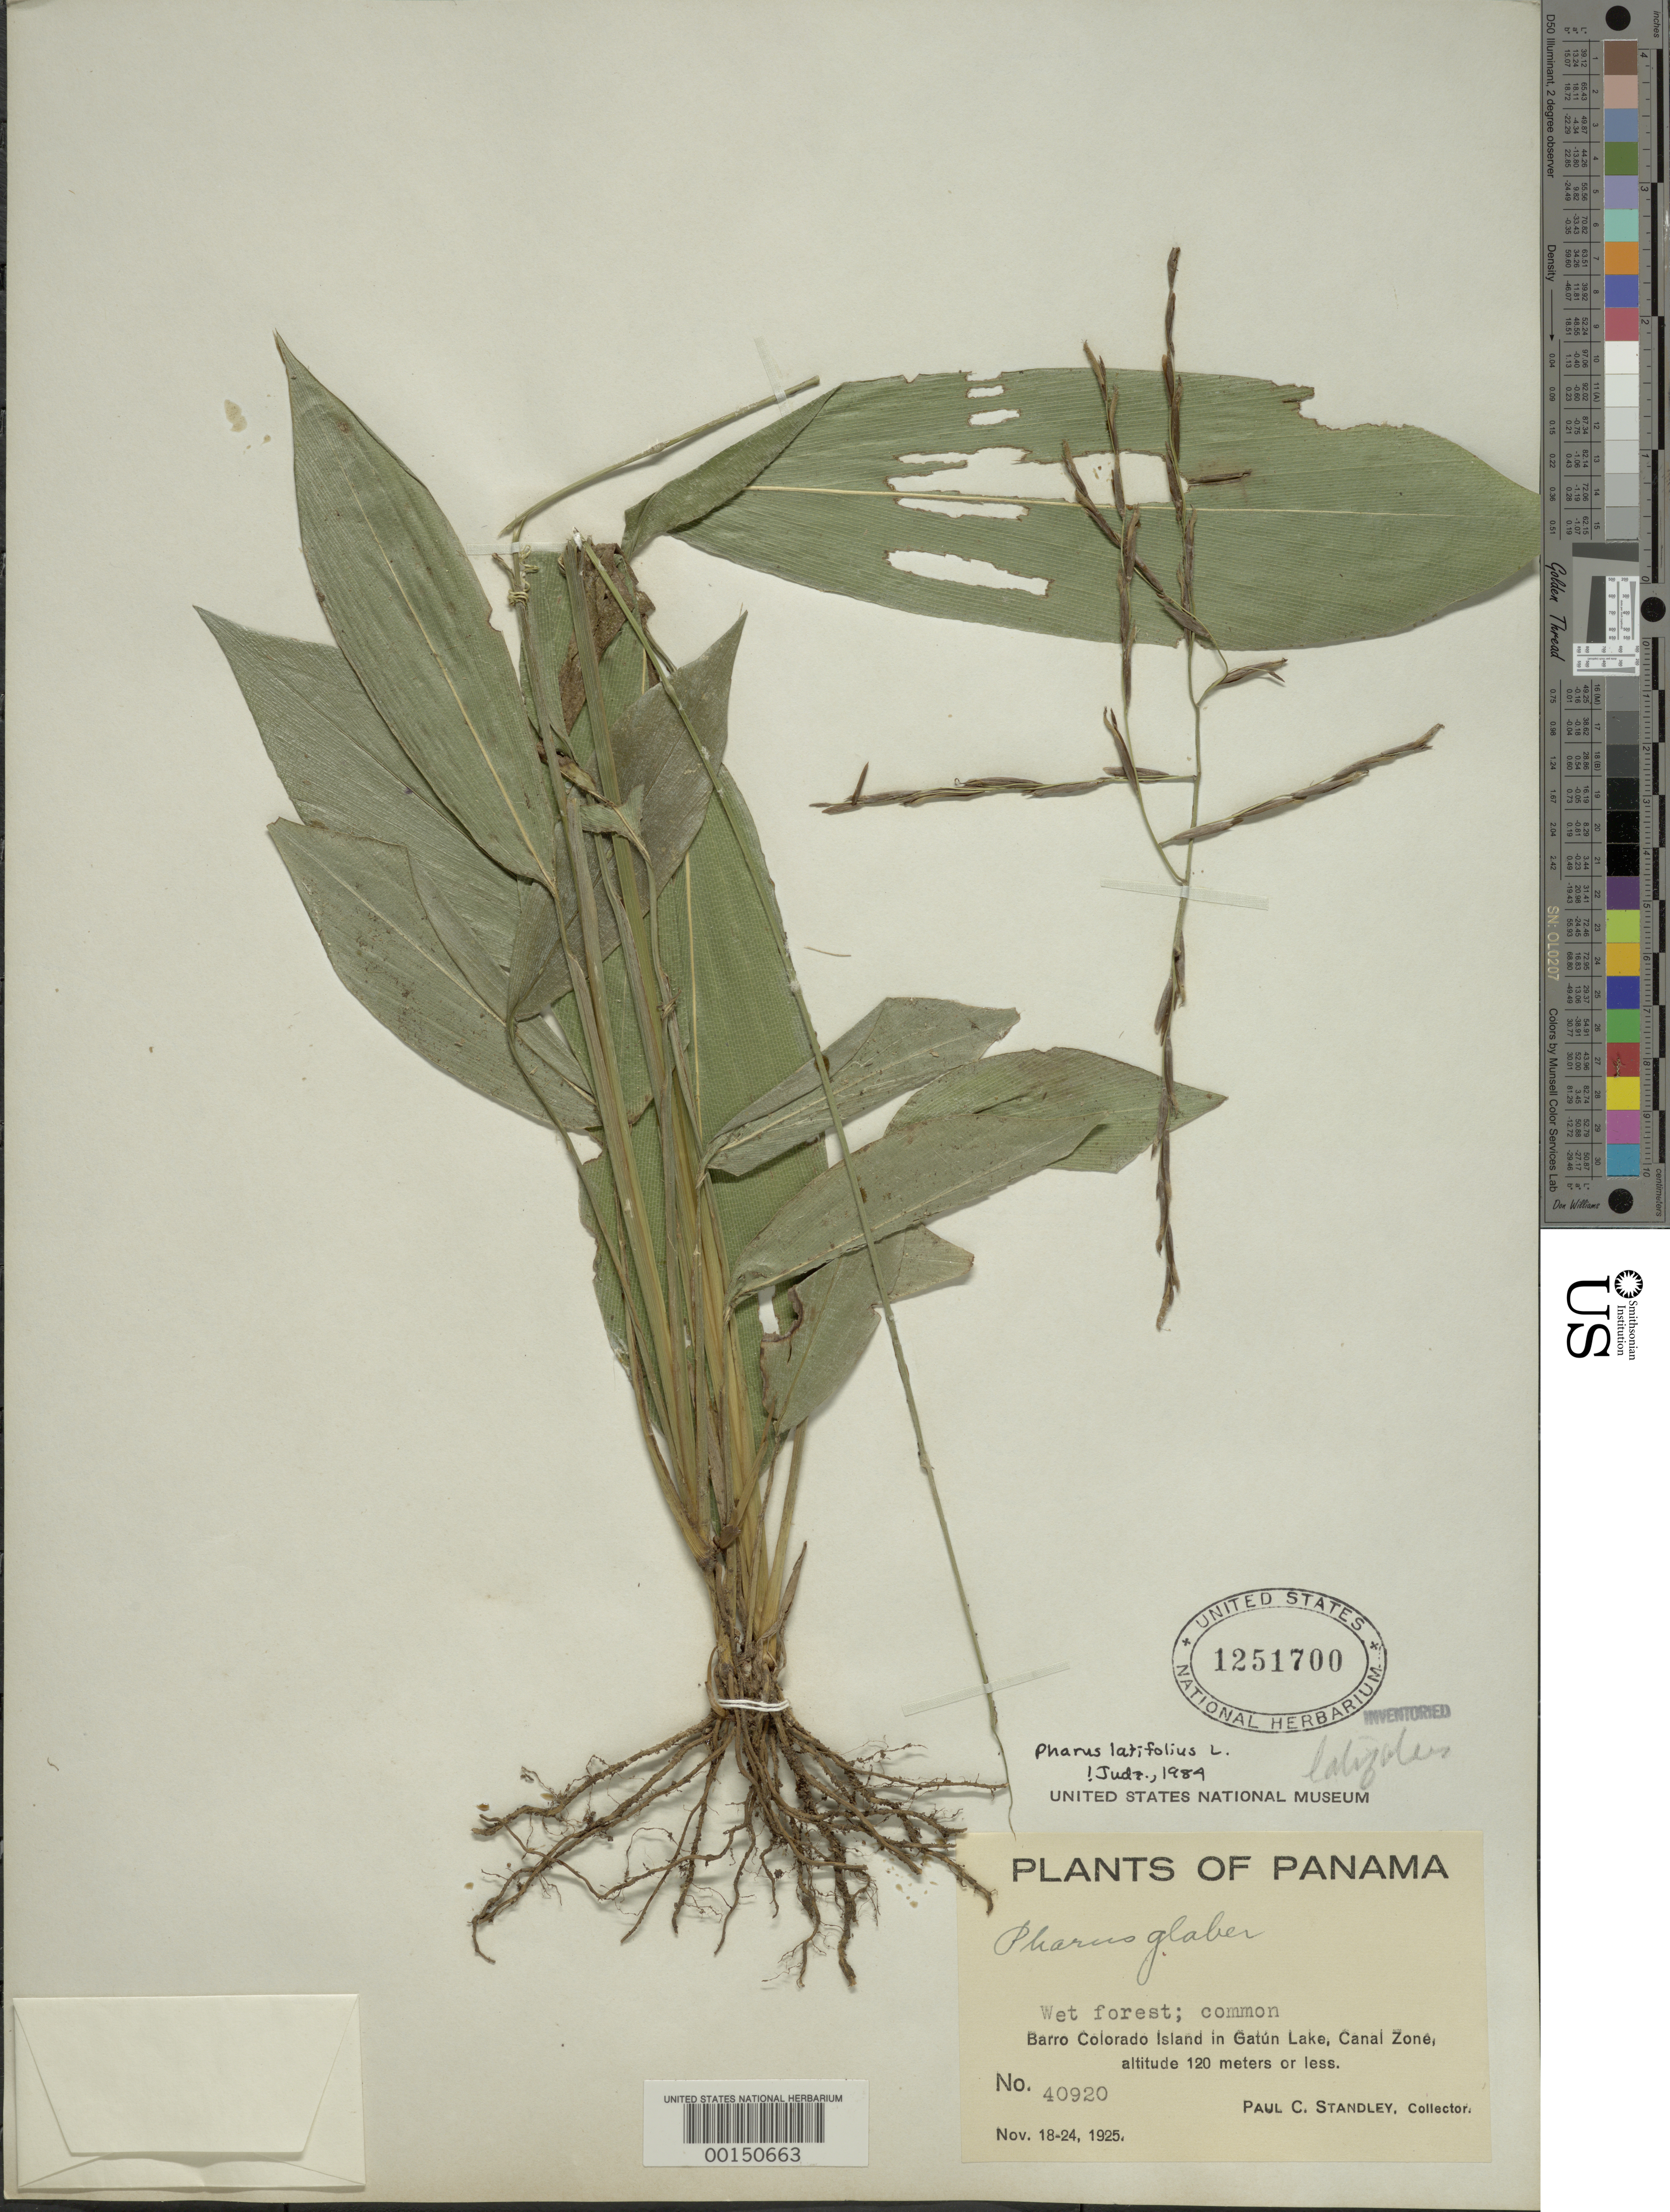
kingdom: Plantae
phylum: Tracheophyta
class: Liliopsida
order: Poales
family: Poaceae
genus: Pharus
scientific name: Pharus latifolius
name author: L.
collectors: P. C. Standley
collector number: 40920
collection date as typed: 18 Nov 1925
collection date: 1925-11-18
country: Panama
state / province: Panamá Oeste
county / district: Canal Zone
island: Barro Colorado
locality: Barro Colorado I.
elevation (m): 120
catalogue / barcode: US 1251700